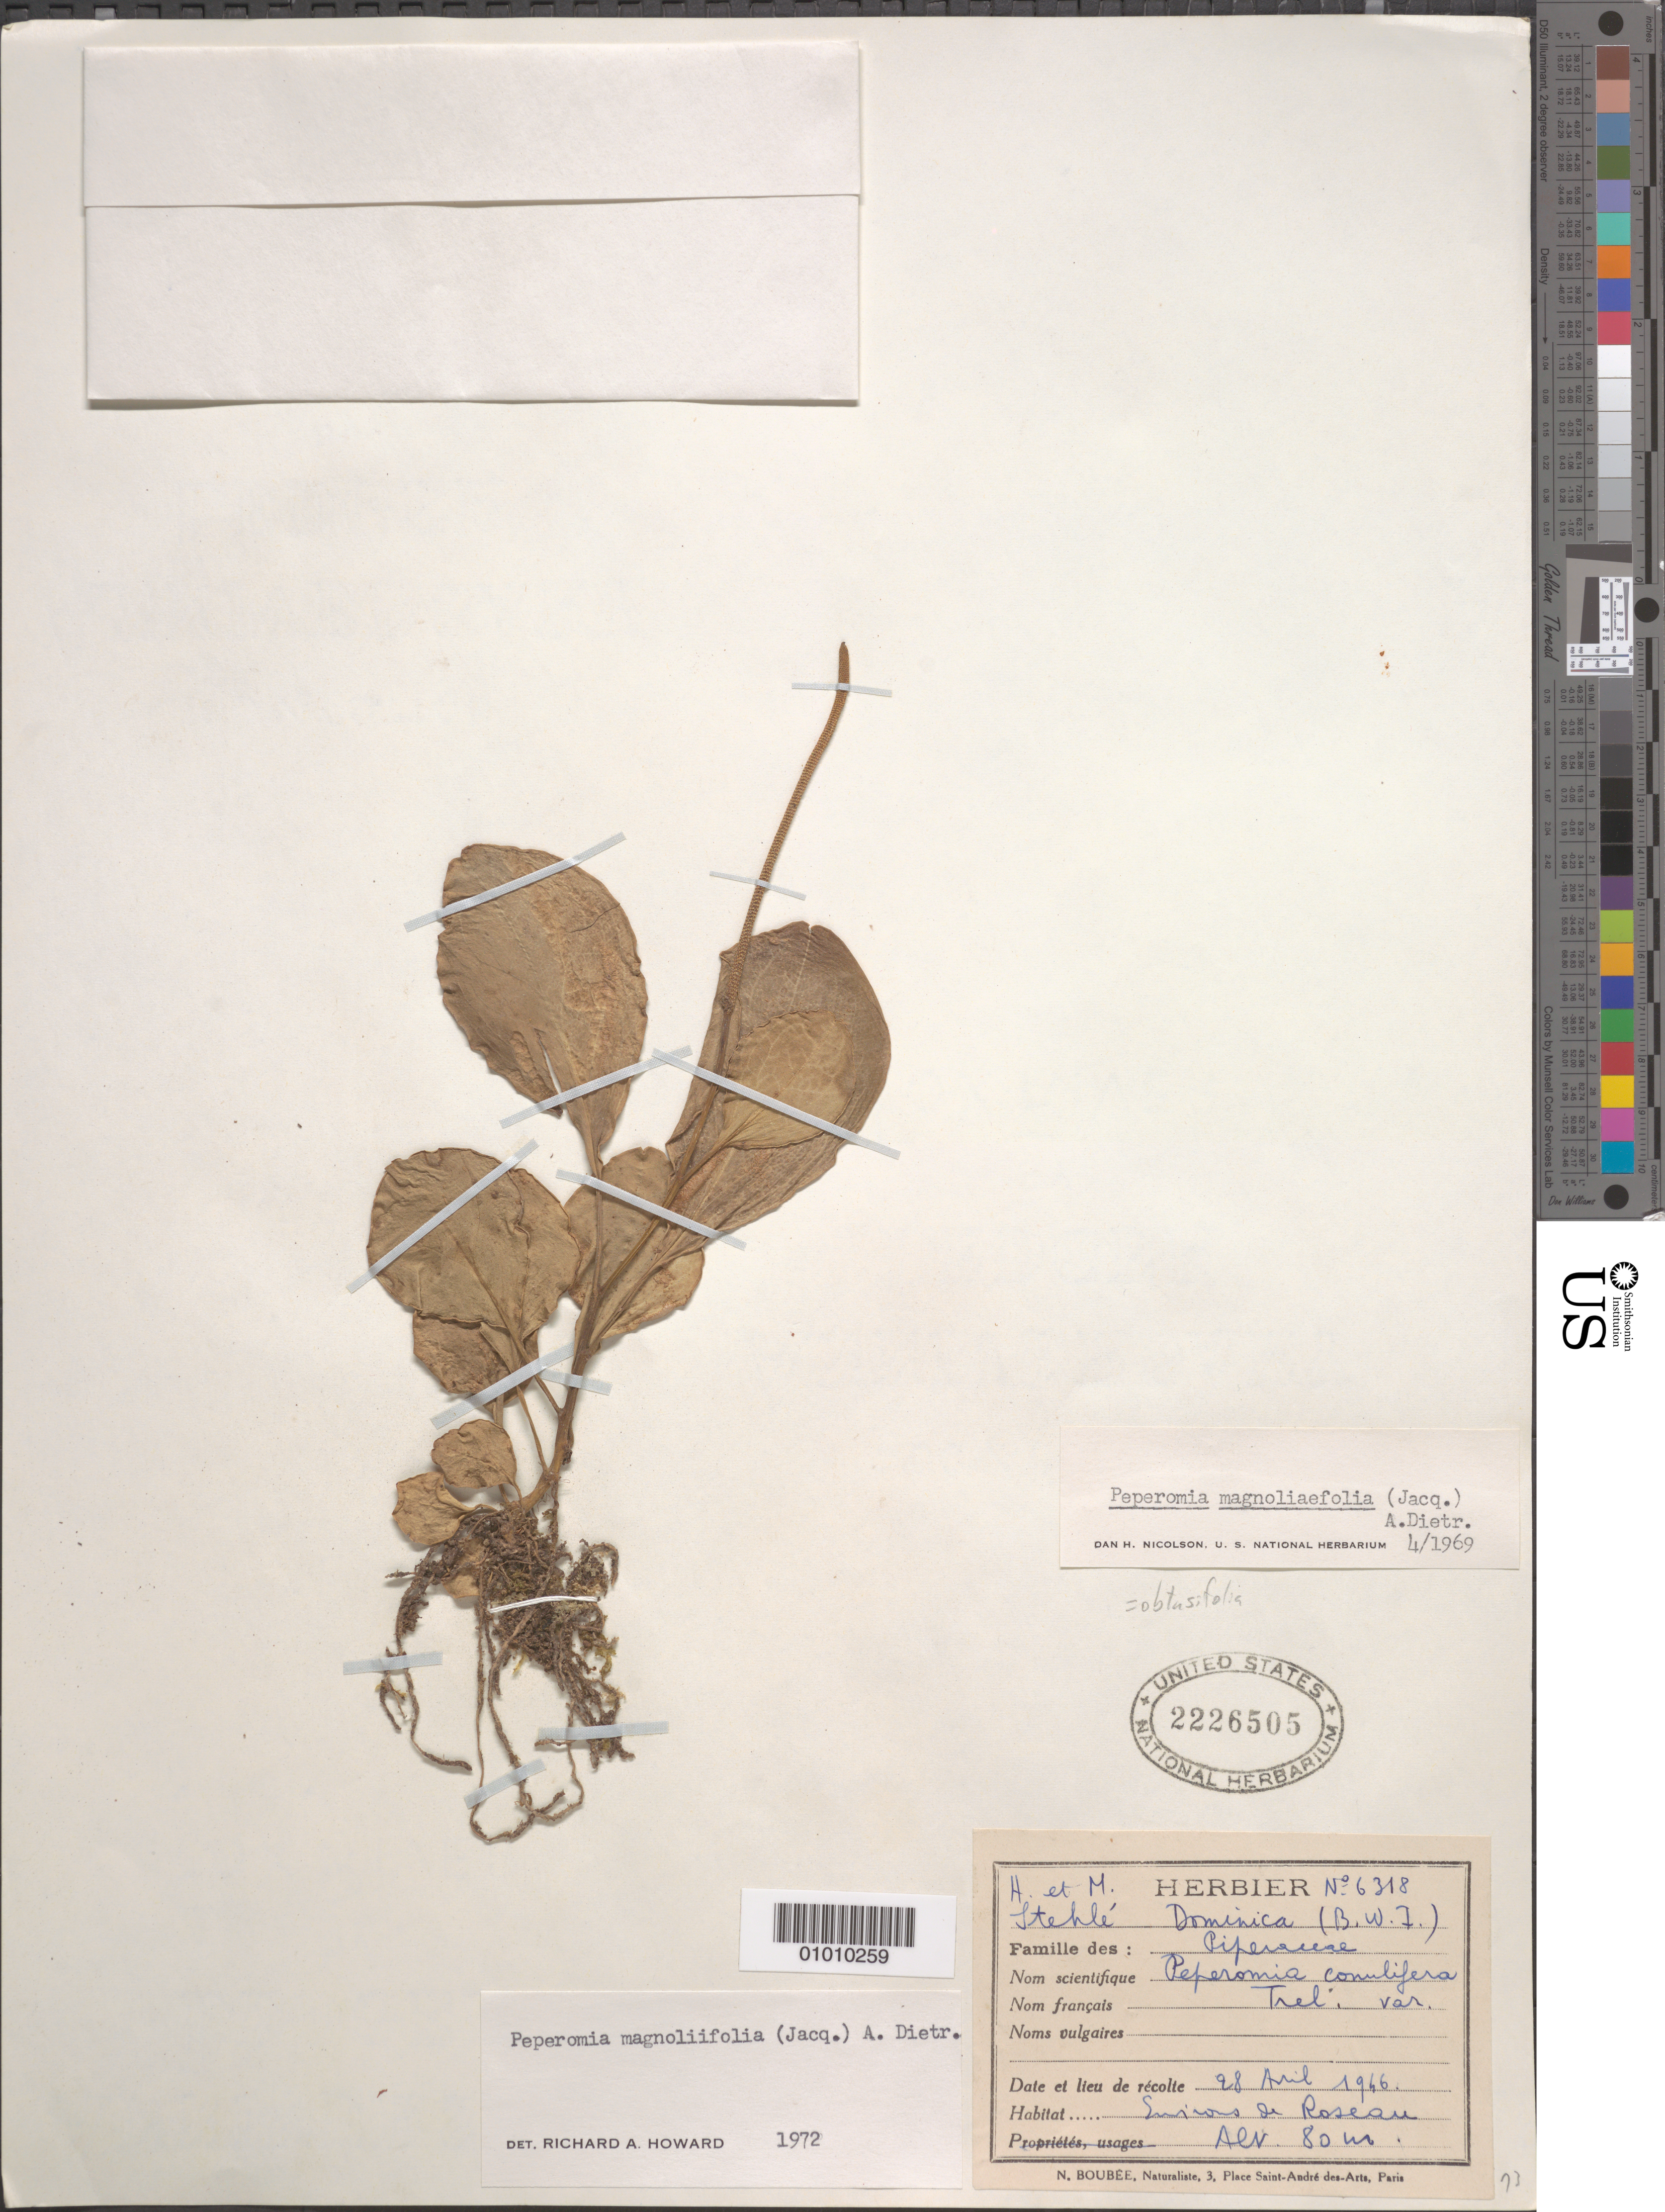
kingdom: Plantae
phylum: Tracheophyta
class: Magnoliopsida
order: Piperales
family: Piperaceae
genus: Peperomia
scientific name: Peperomia magnoliifolia var. magnoliifolia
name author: (Jacq.) A. Dietr.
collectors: H. Stehlé & M. Stehlé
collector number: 6318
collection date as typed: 28 Apr 1946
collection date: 1946-04-28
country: Dominica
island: Dominica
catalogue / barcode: US 2226505